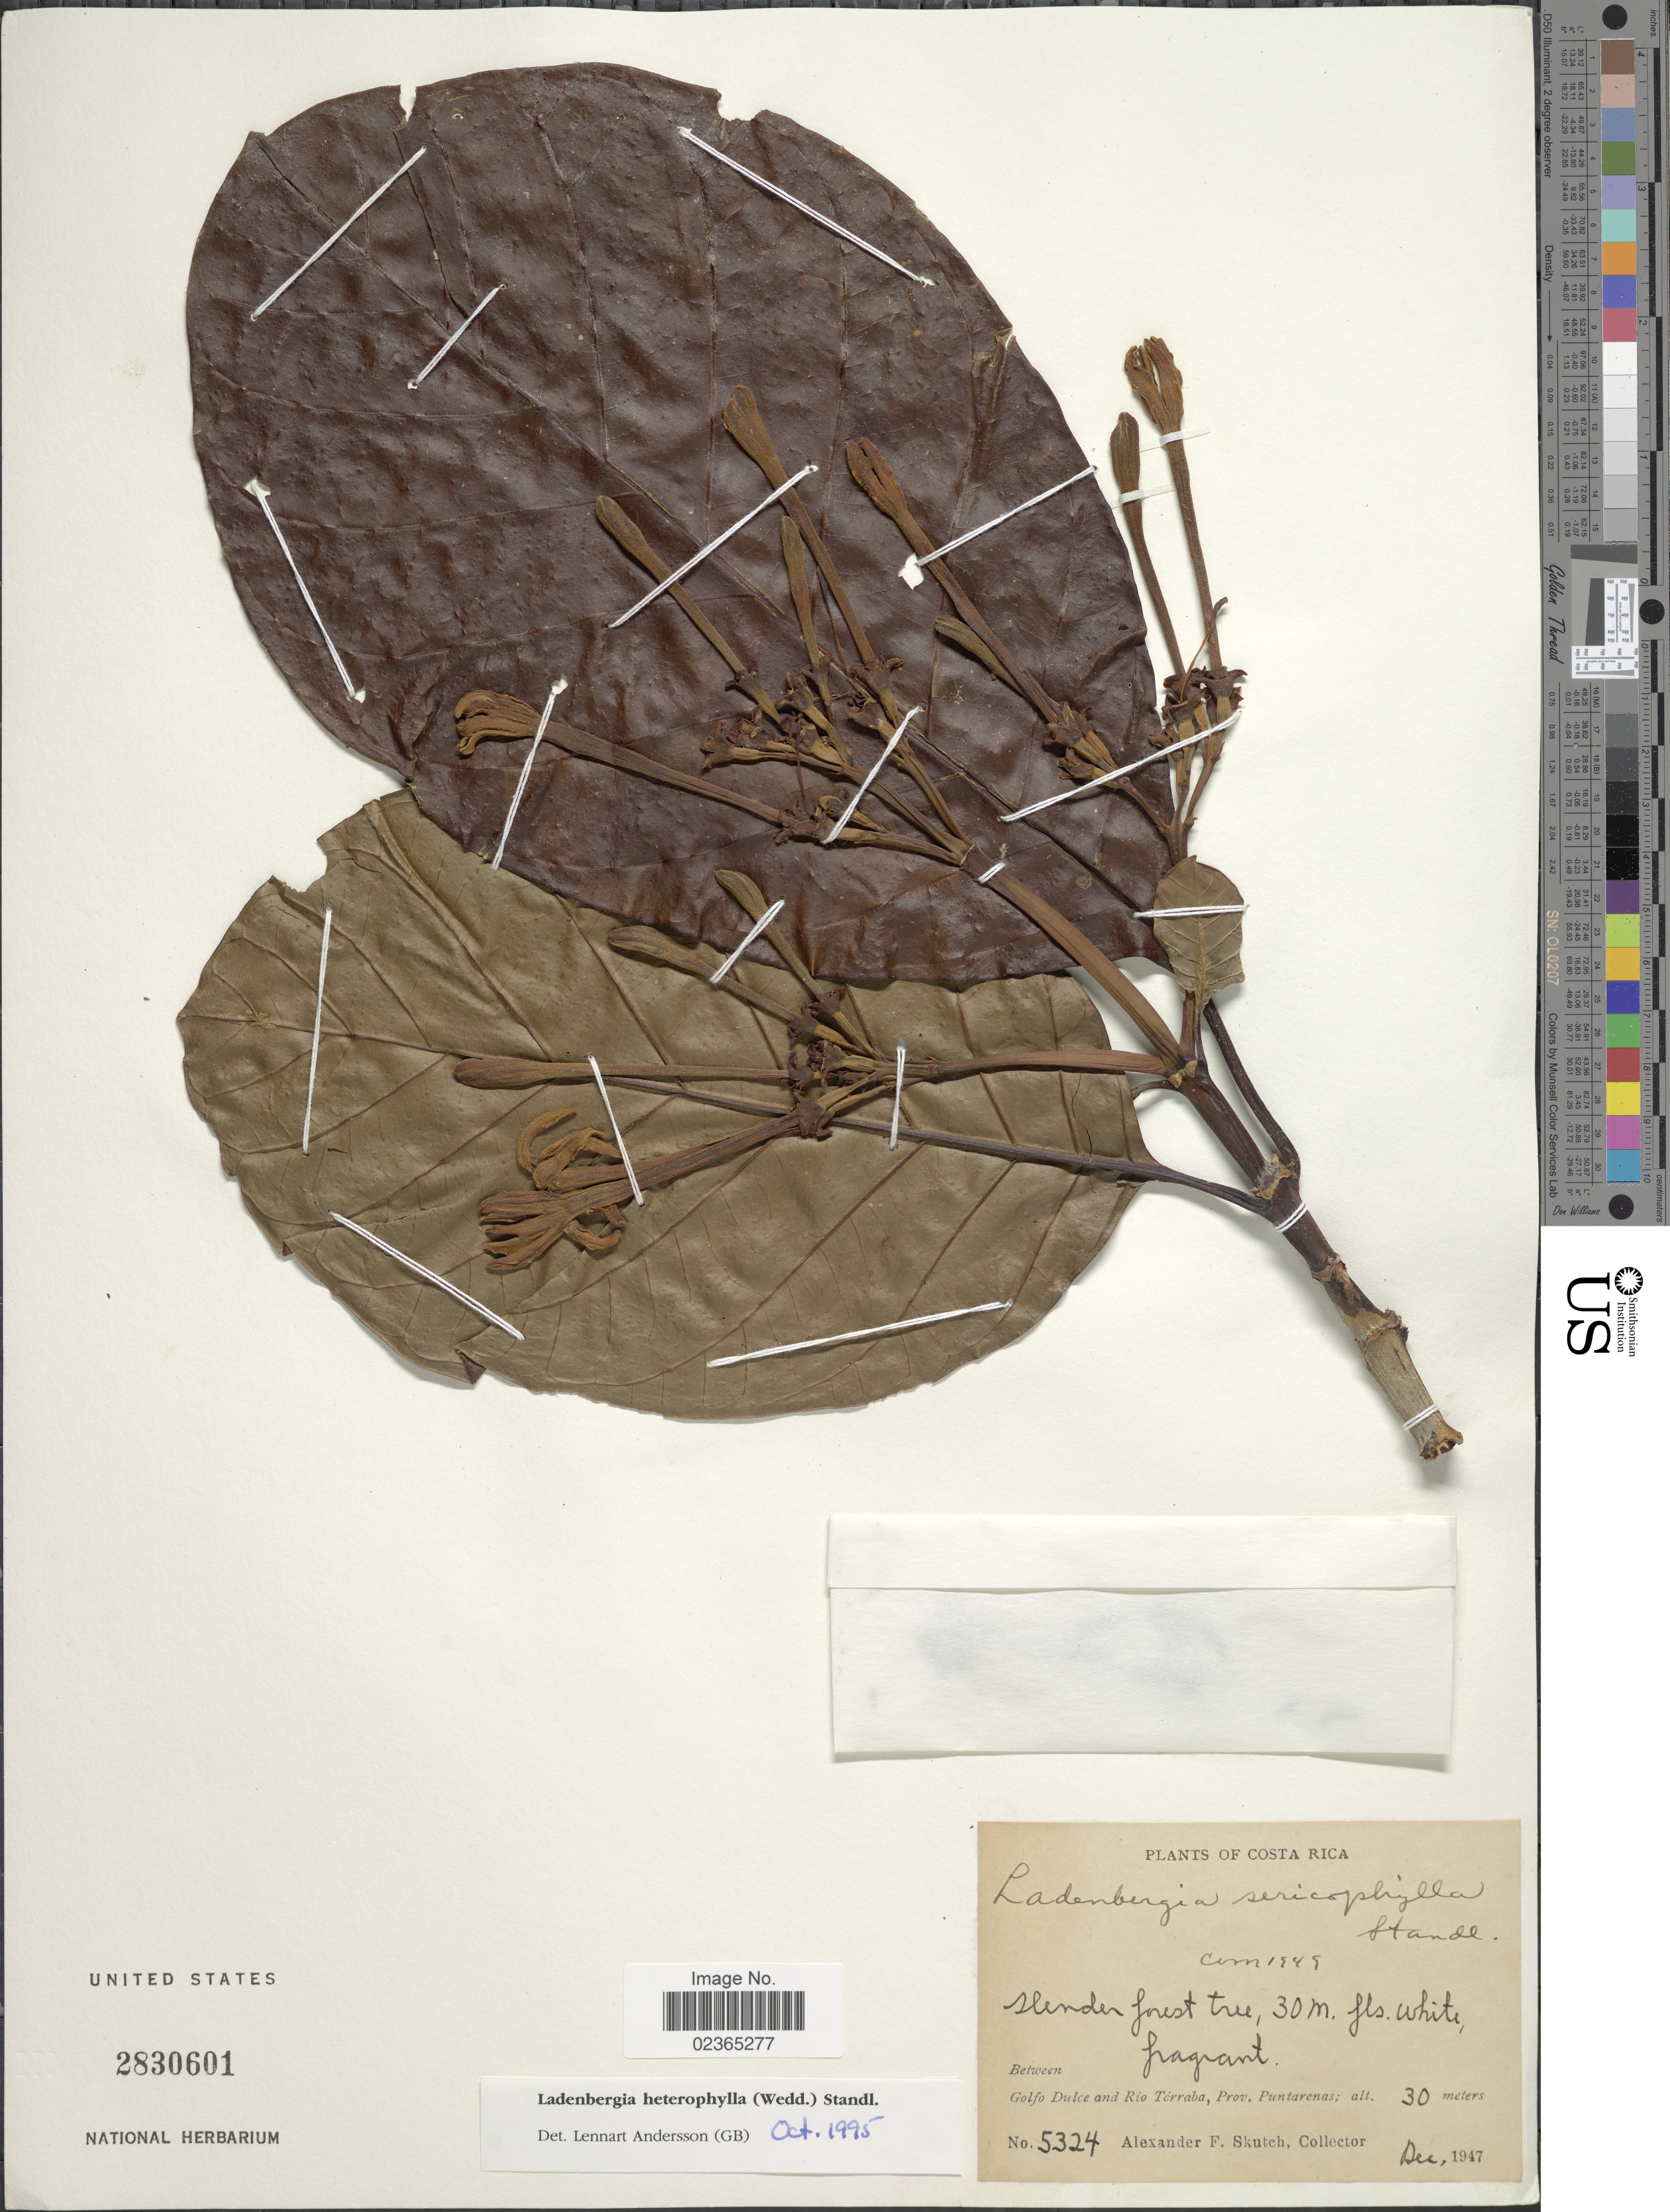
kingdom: Plantae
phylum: Tracheophyta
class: Magnoliopsida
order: Gentianales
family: Rubiaceae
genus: Ladenbergia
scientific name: Ladenbergia heterophylla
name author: (Wedd.) Standl.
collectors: A. F. Skutch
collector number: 5324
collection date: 1947-12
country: Costa Rica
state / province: Puntarenas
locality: Between Golfo Dulce and Rio Terraba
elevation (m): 30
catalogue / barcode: US 2830601